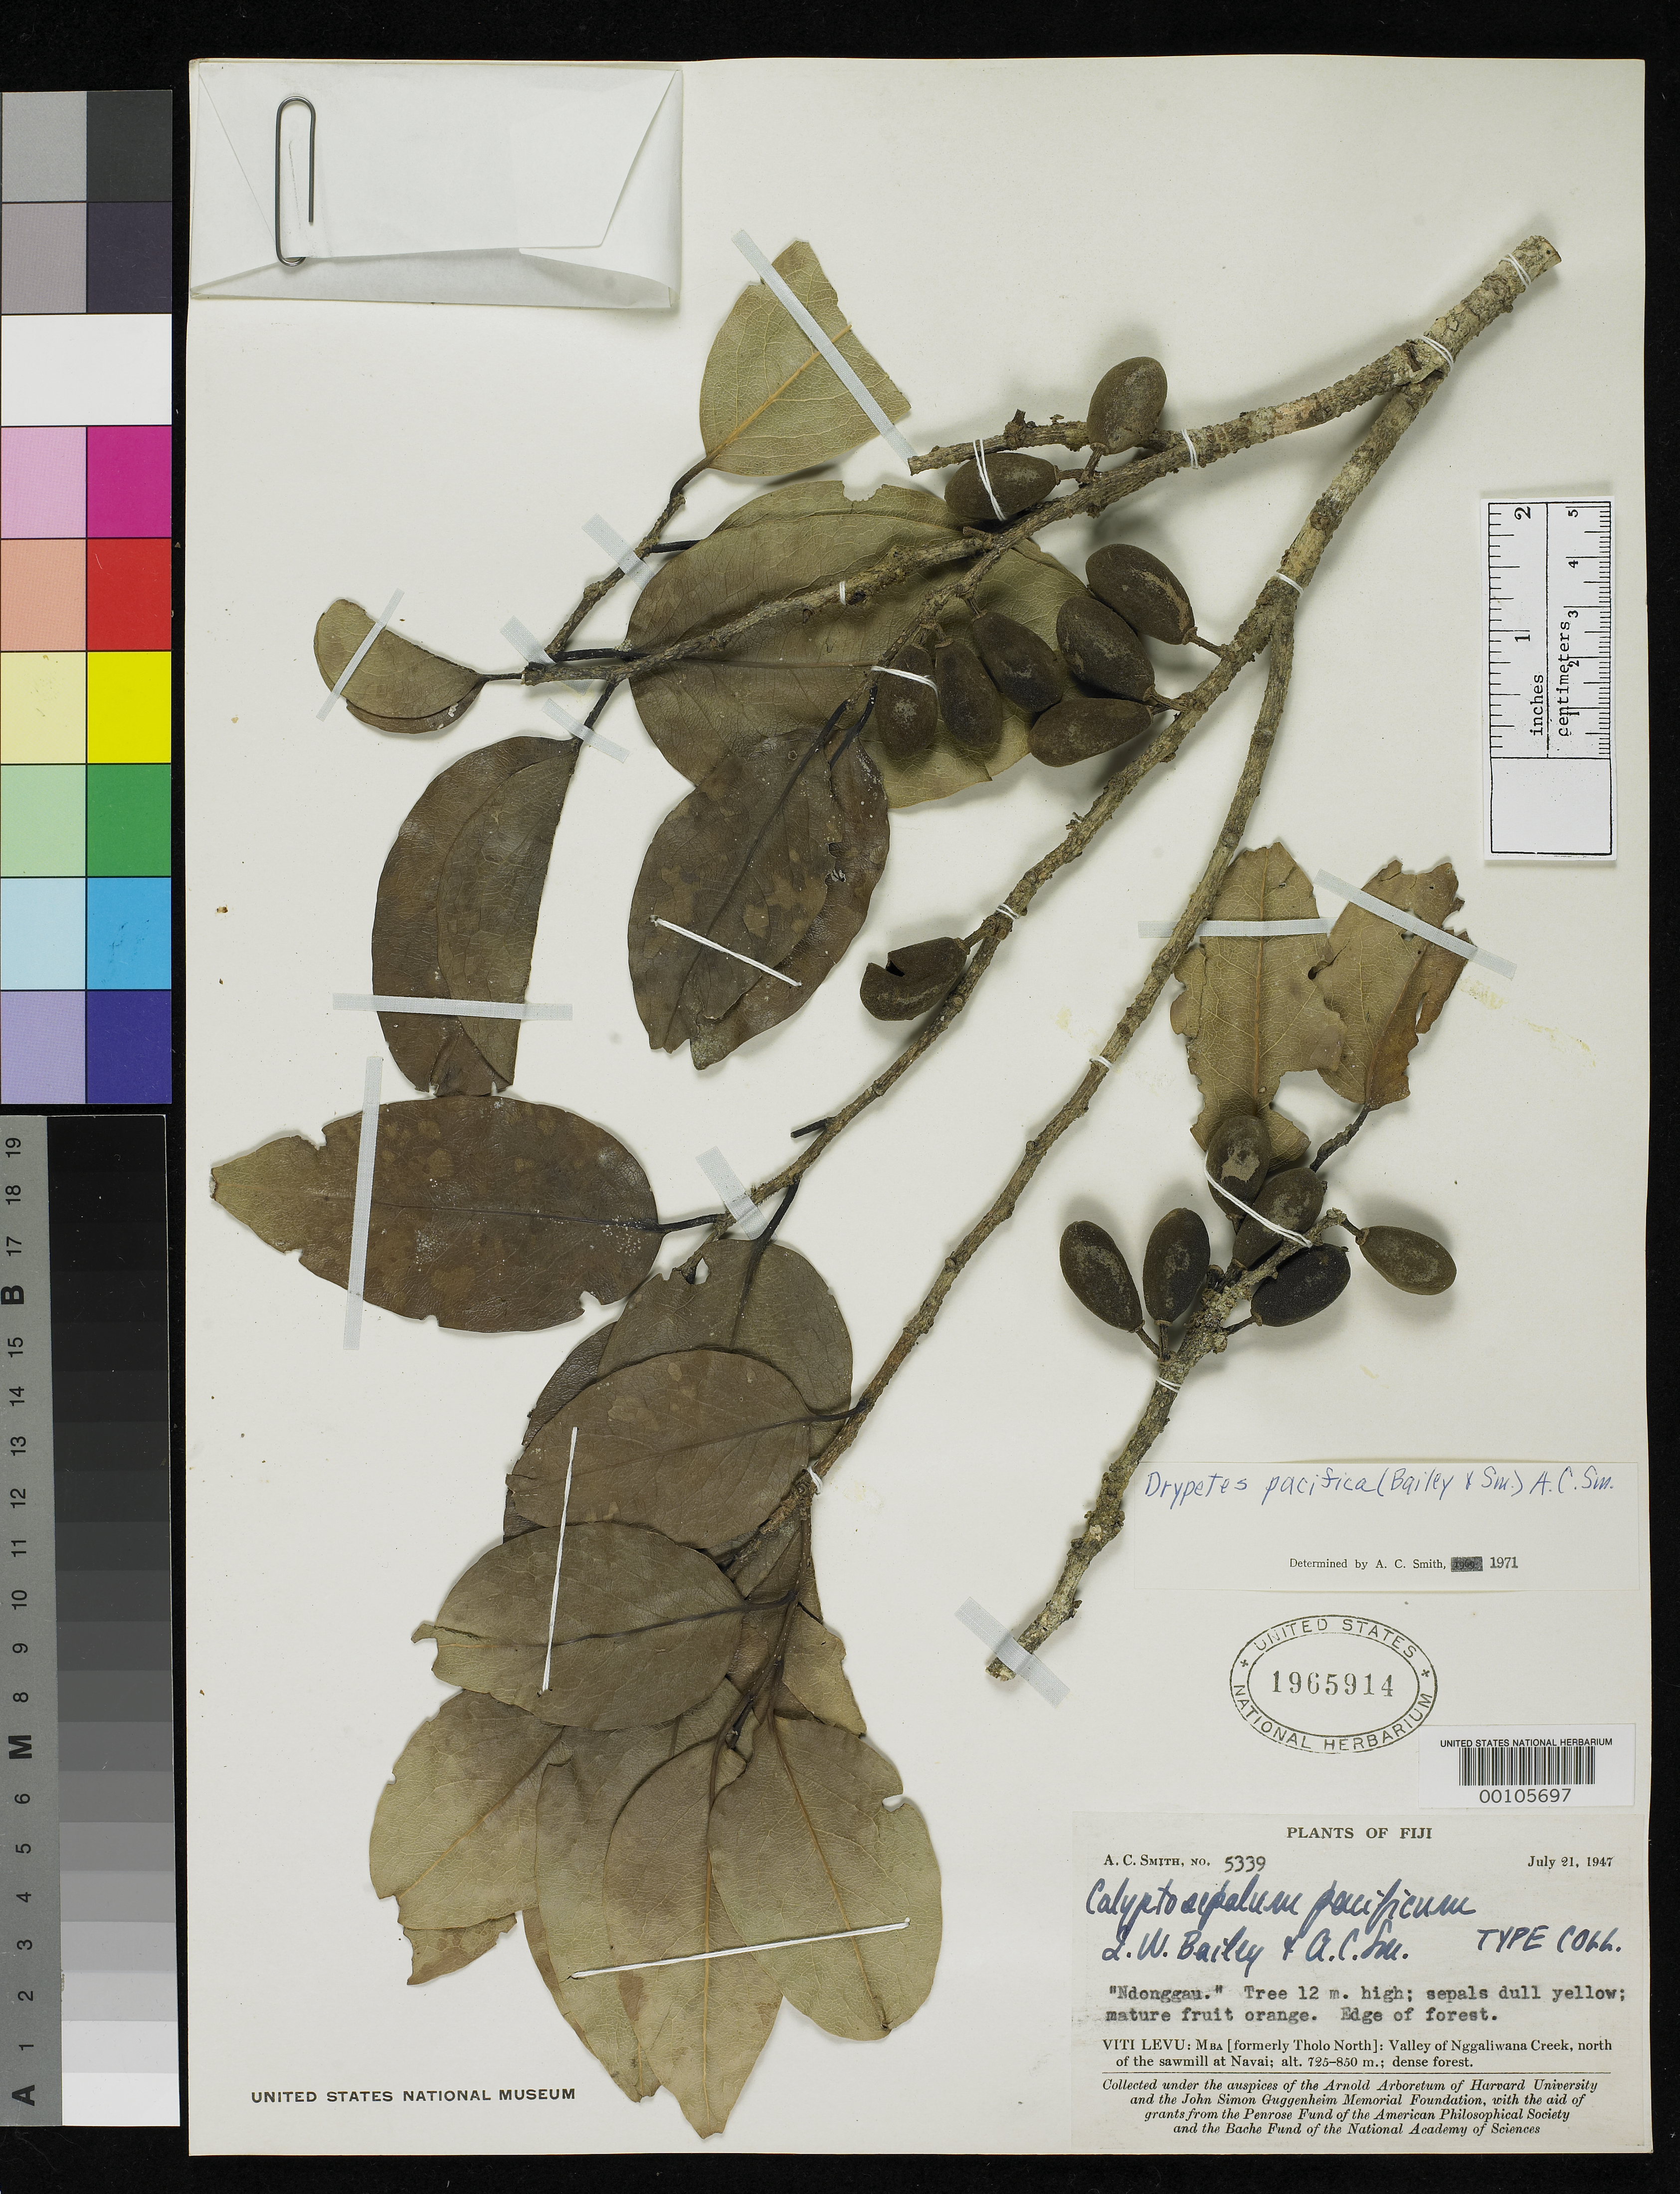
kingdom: Plantae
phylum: Tracheophyta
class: Magnoliopsida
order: Malpighiales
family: Putranjivaceae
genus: Calyptosepalum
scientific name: Calyptosepalum pacificum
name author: I.W. Bailey & A.C. Sm.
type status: Isotype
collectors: A. C. Smith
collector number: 5339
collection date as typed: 21 Jul 1947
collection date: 1947-07-21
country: Fiji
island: Viti Levu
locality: Mba, valley of Nggaliwana Creek, n of Navai. [Viti Levu Group]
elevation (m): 725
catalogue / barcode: US 1965914